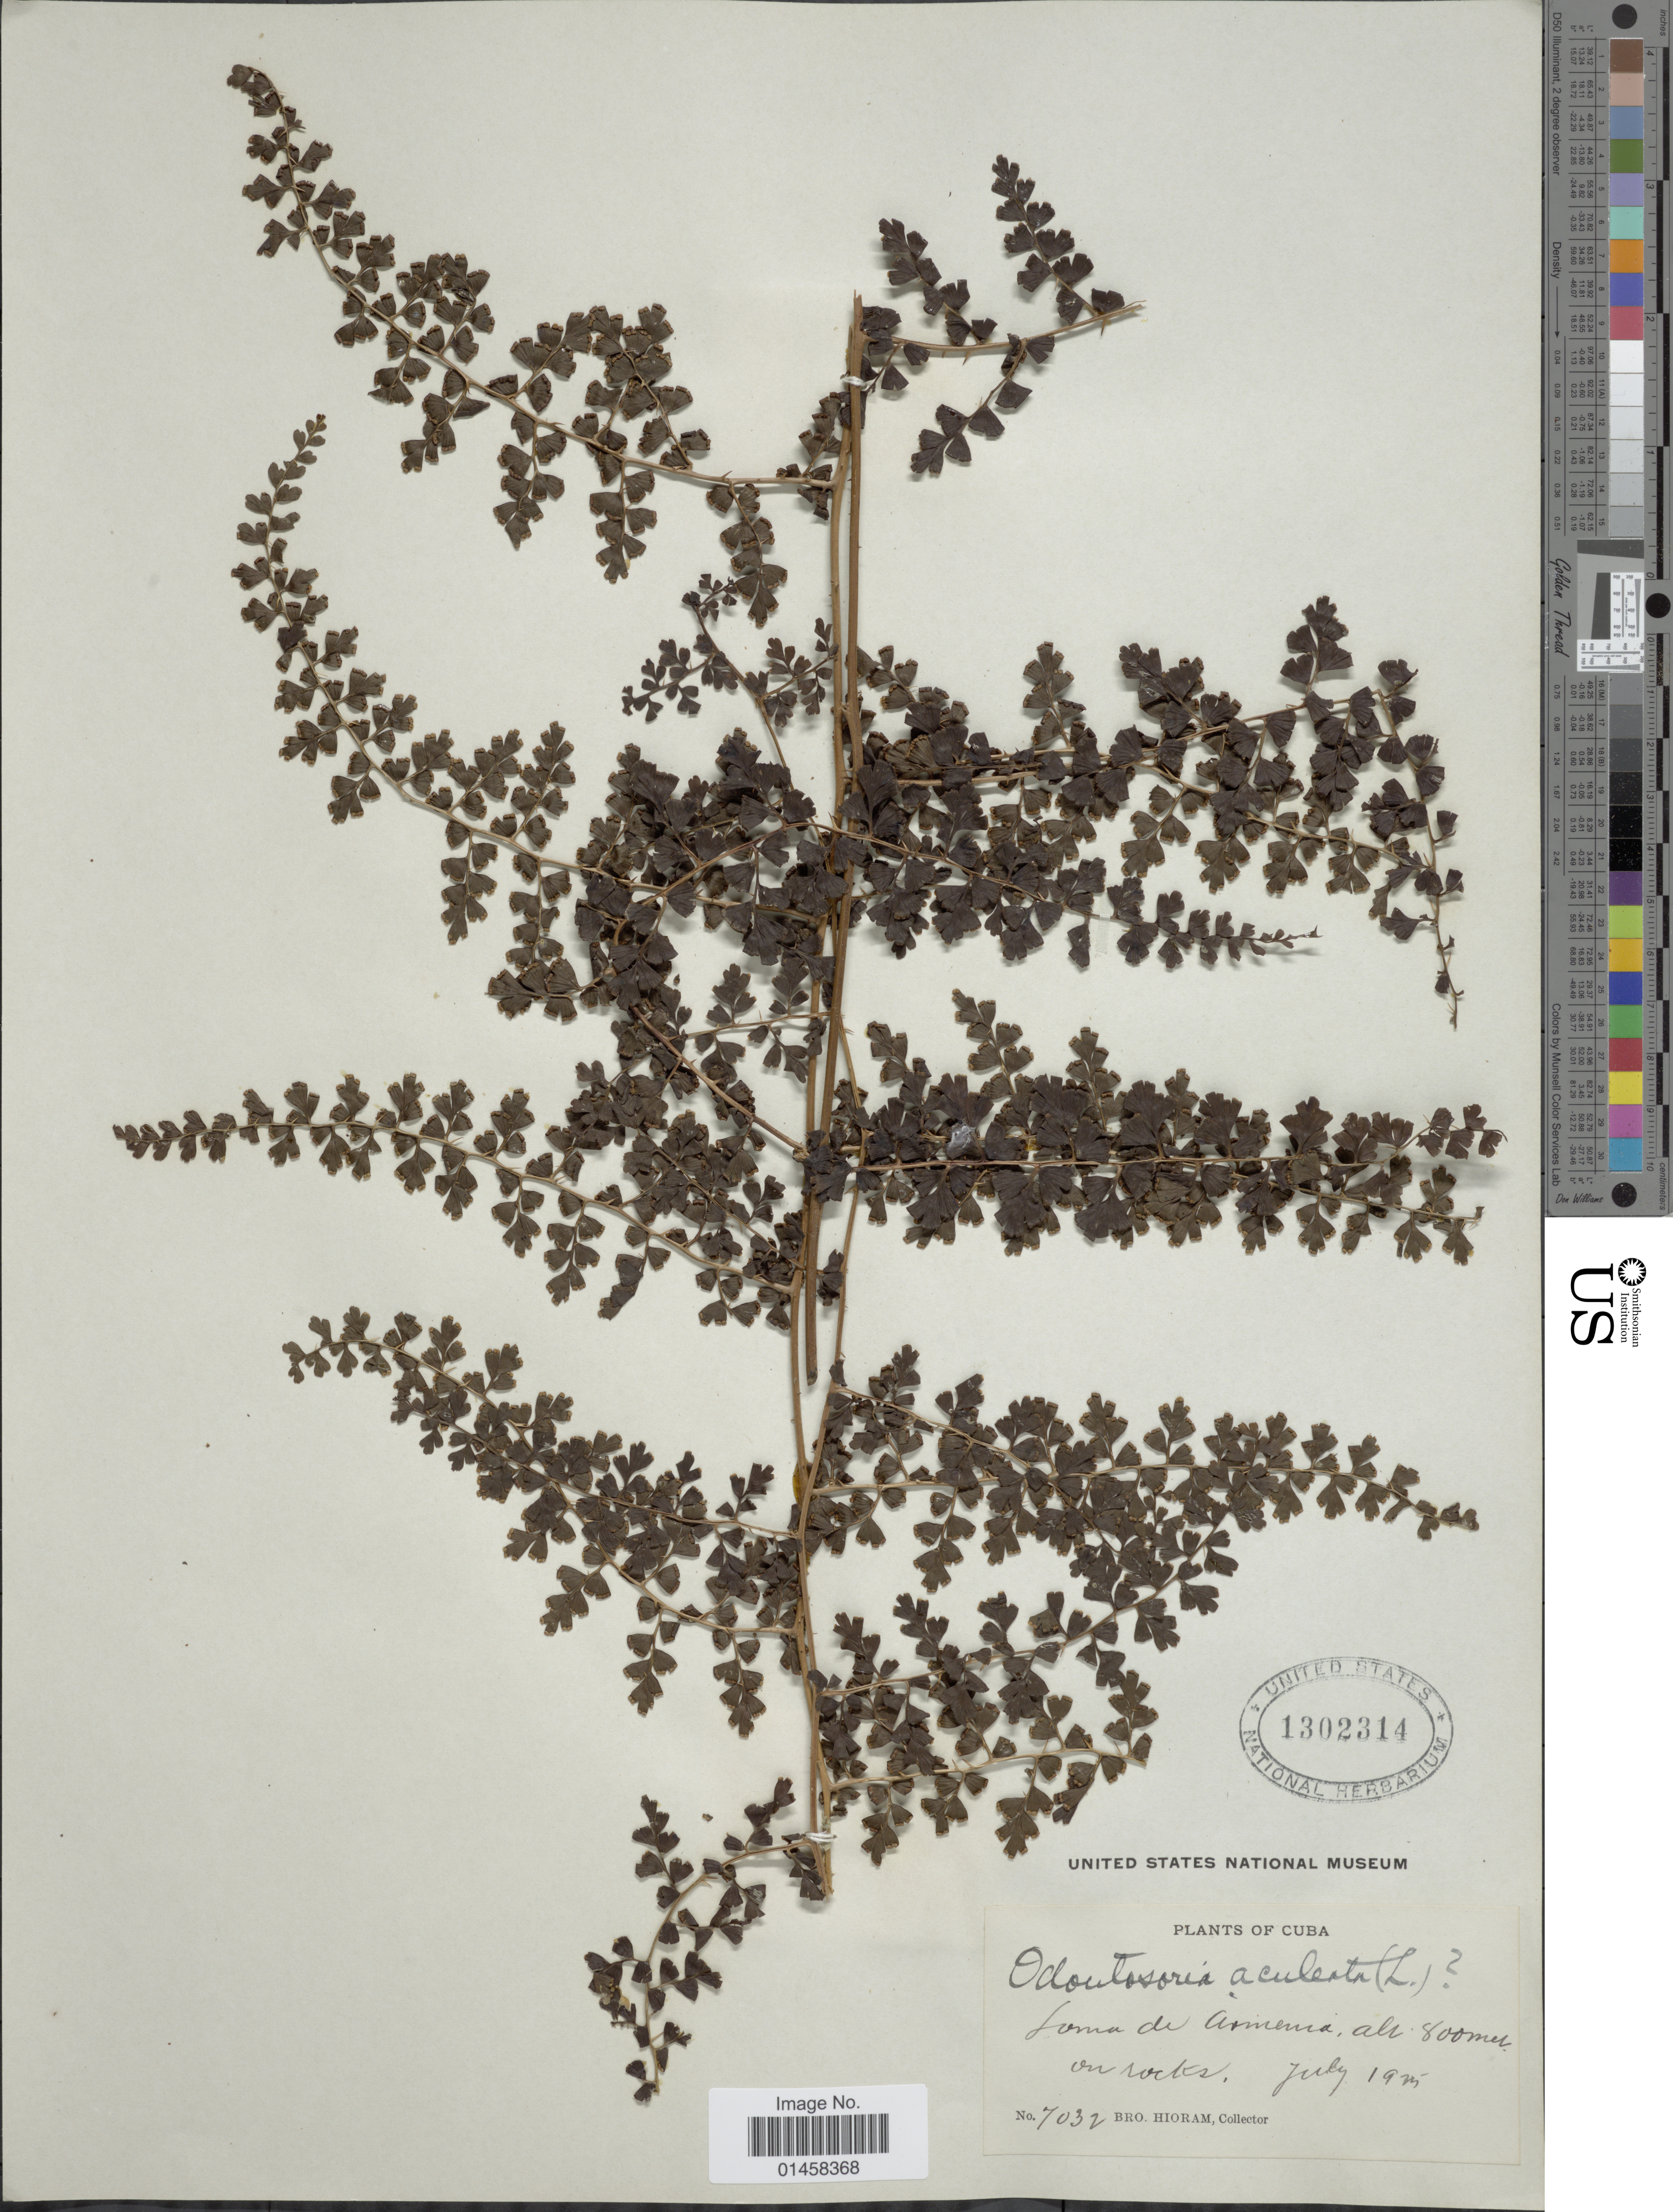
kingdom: Plantae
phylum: Tracheophyta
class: Polypodiopsida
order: Polypodiales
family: Lindsaeaceae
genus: Odontosoria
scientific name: Odontosoria aculeata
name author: (L.) J. Sm.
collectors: Bro. Hioram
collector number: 7032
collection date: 1924-07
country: Cuba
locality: Loma de Armenia, on rocks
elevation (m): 800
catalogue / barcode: US 1302314